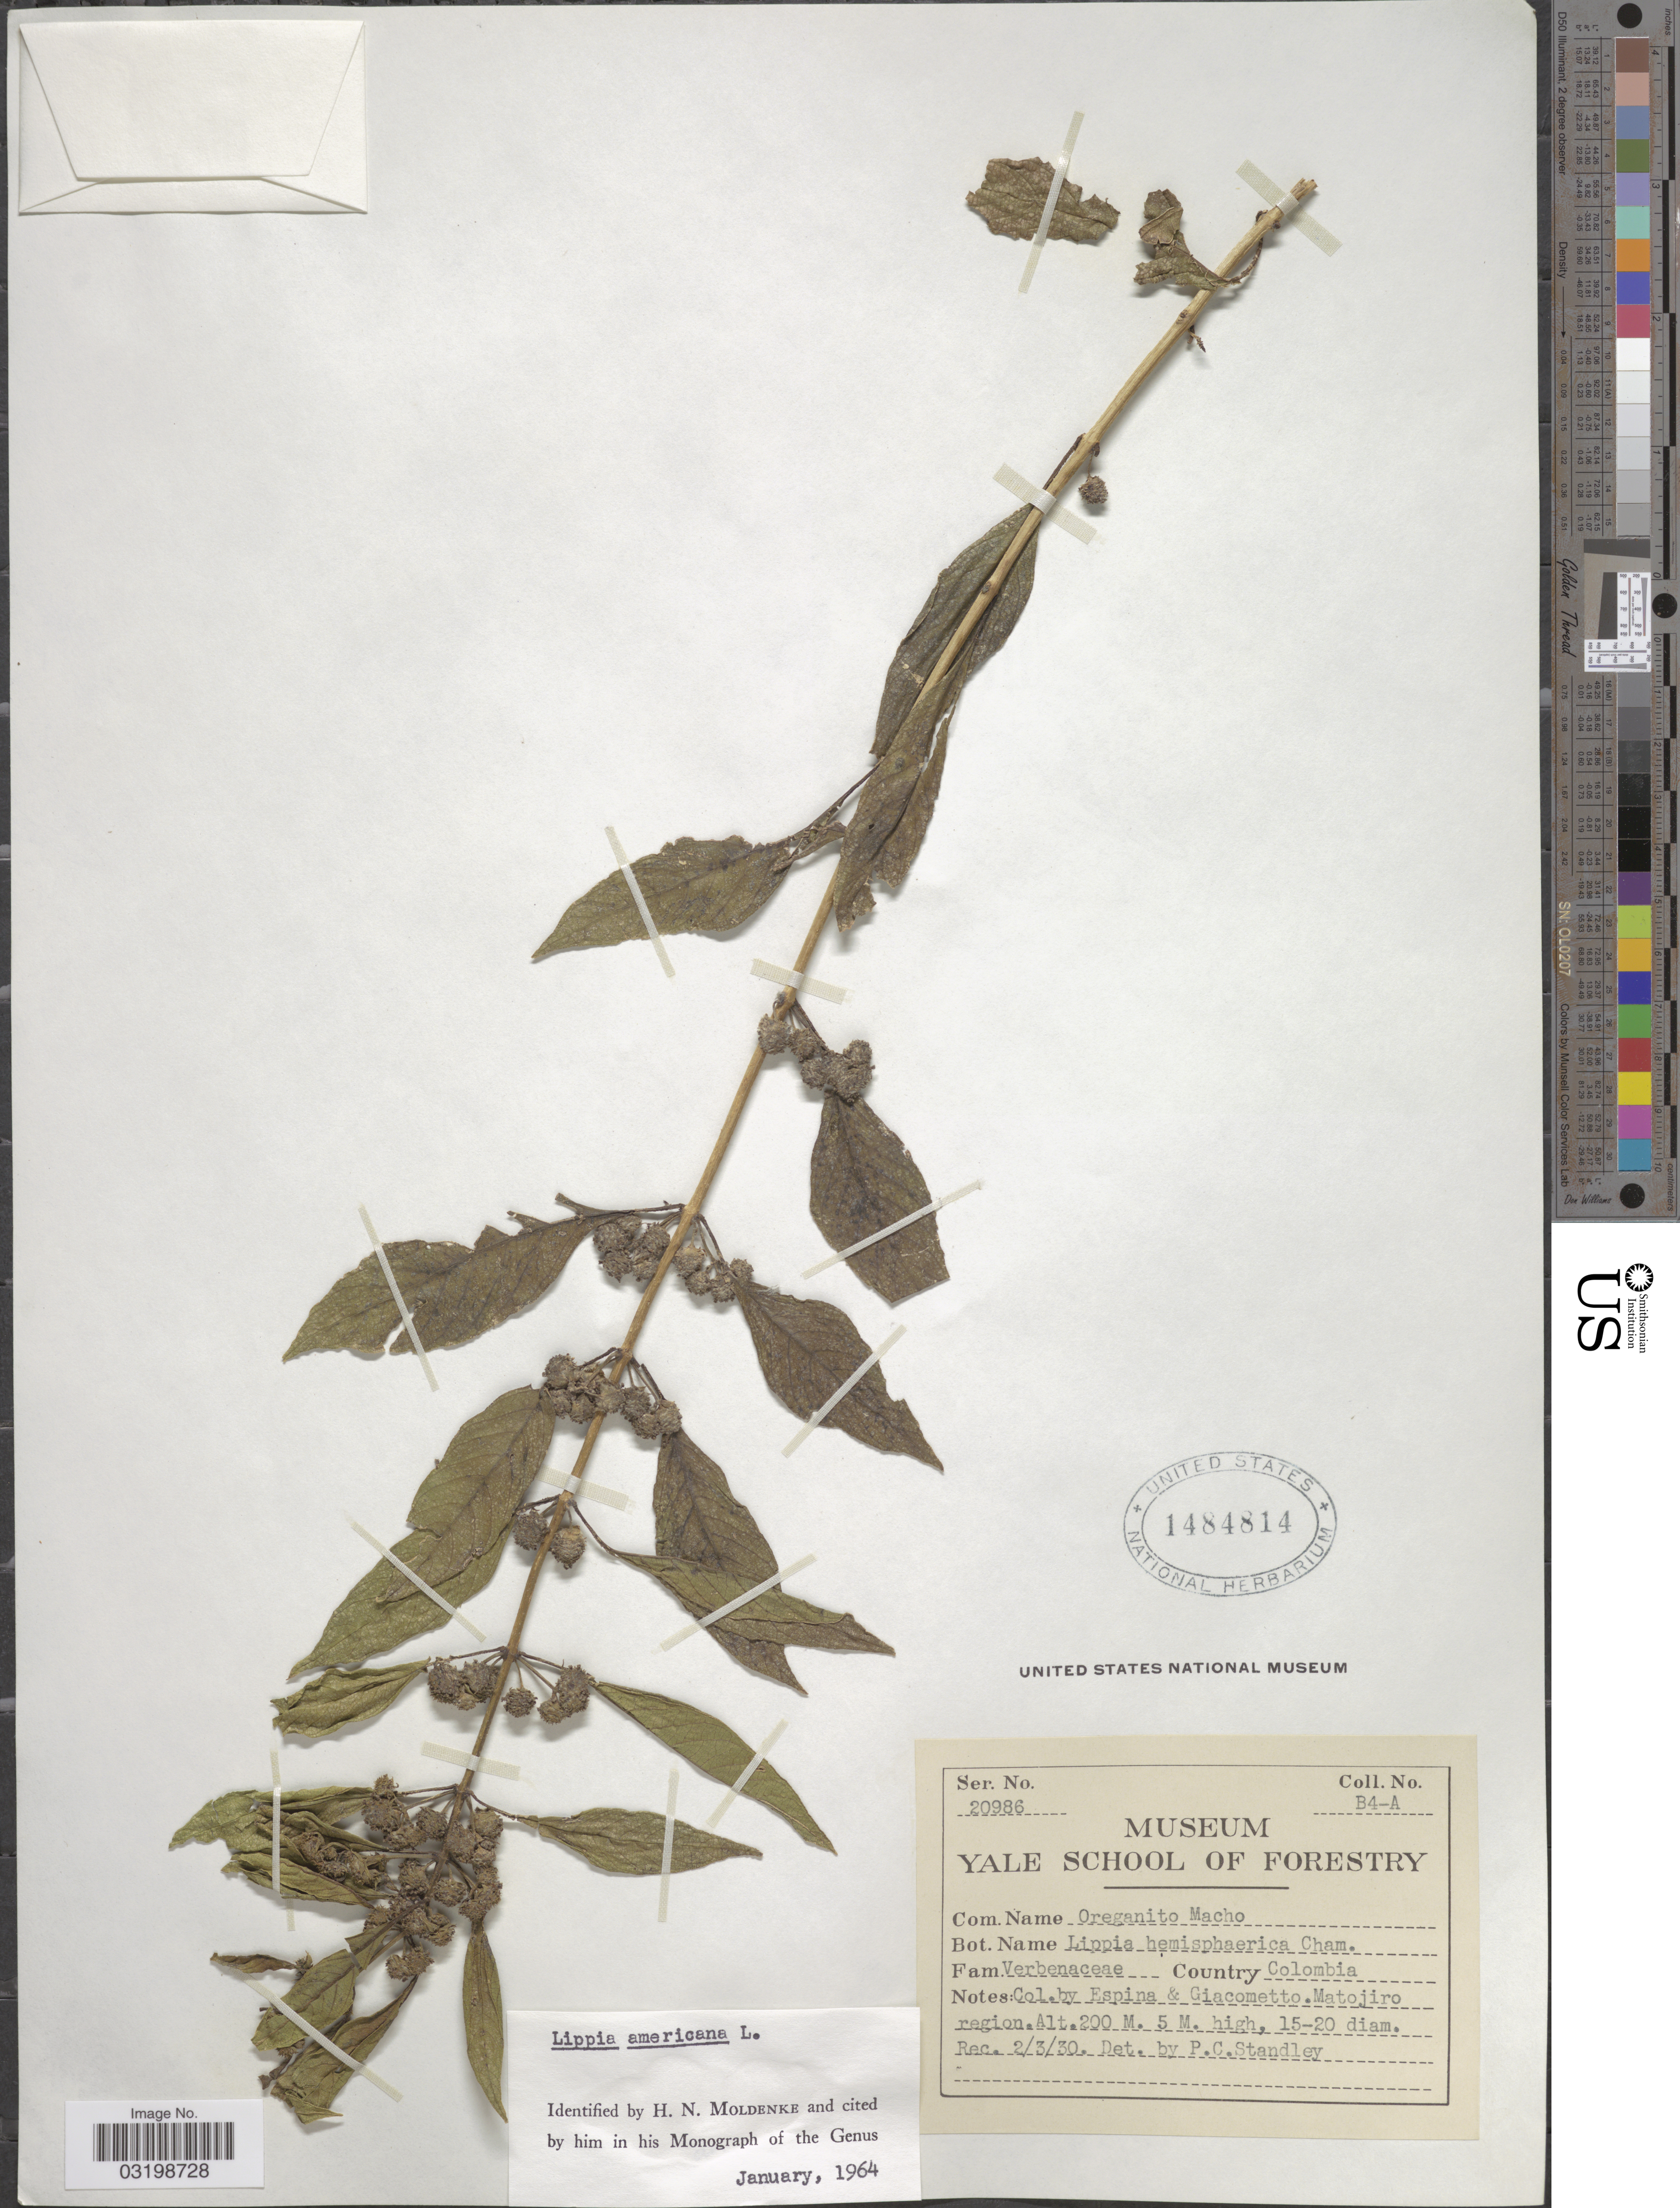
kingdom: Plantae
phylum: Tracheophyta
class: Magnoliopsida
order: Lamiales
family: Verbenaceae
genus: Lippia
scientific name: Lippia americana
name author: L.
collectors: -. Espina & Giacometto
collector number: B4-A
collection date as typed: Transcribed d/m/y: 2/3/30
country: Colombia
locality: Matojiro region.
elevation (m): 200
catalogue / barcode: US 1484814